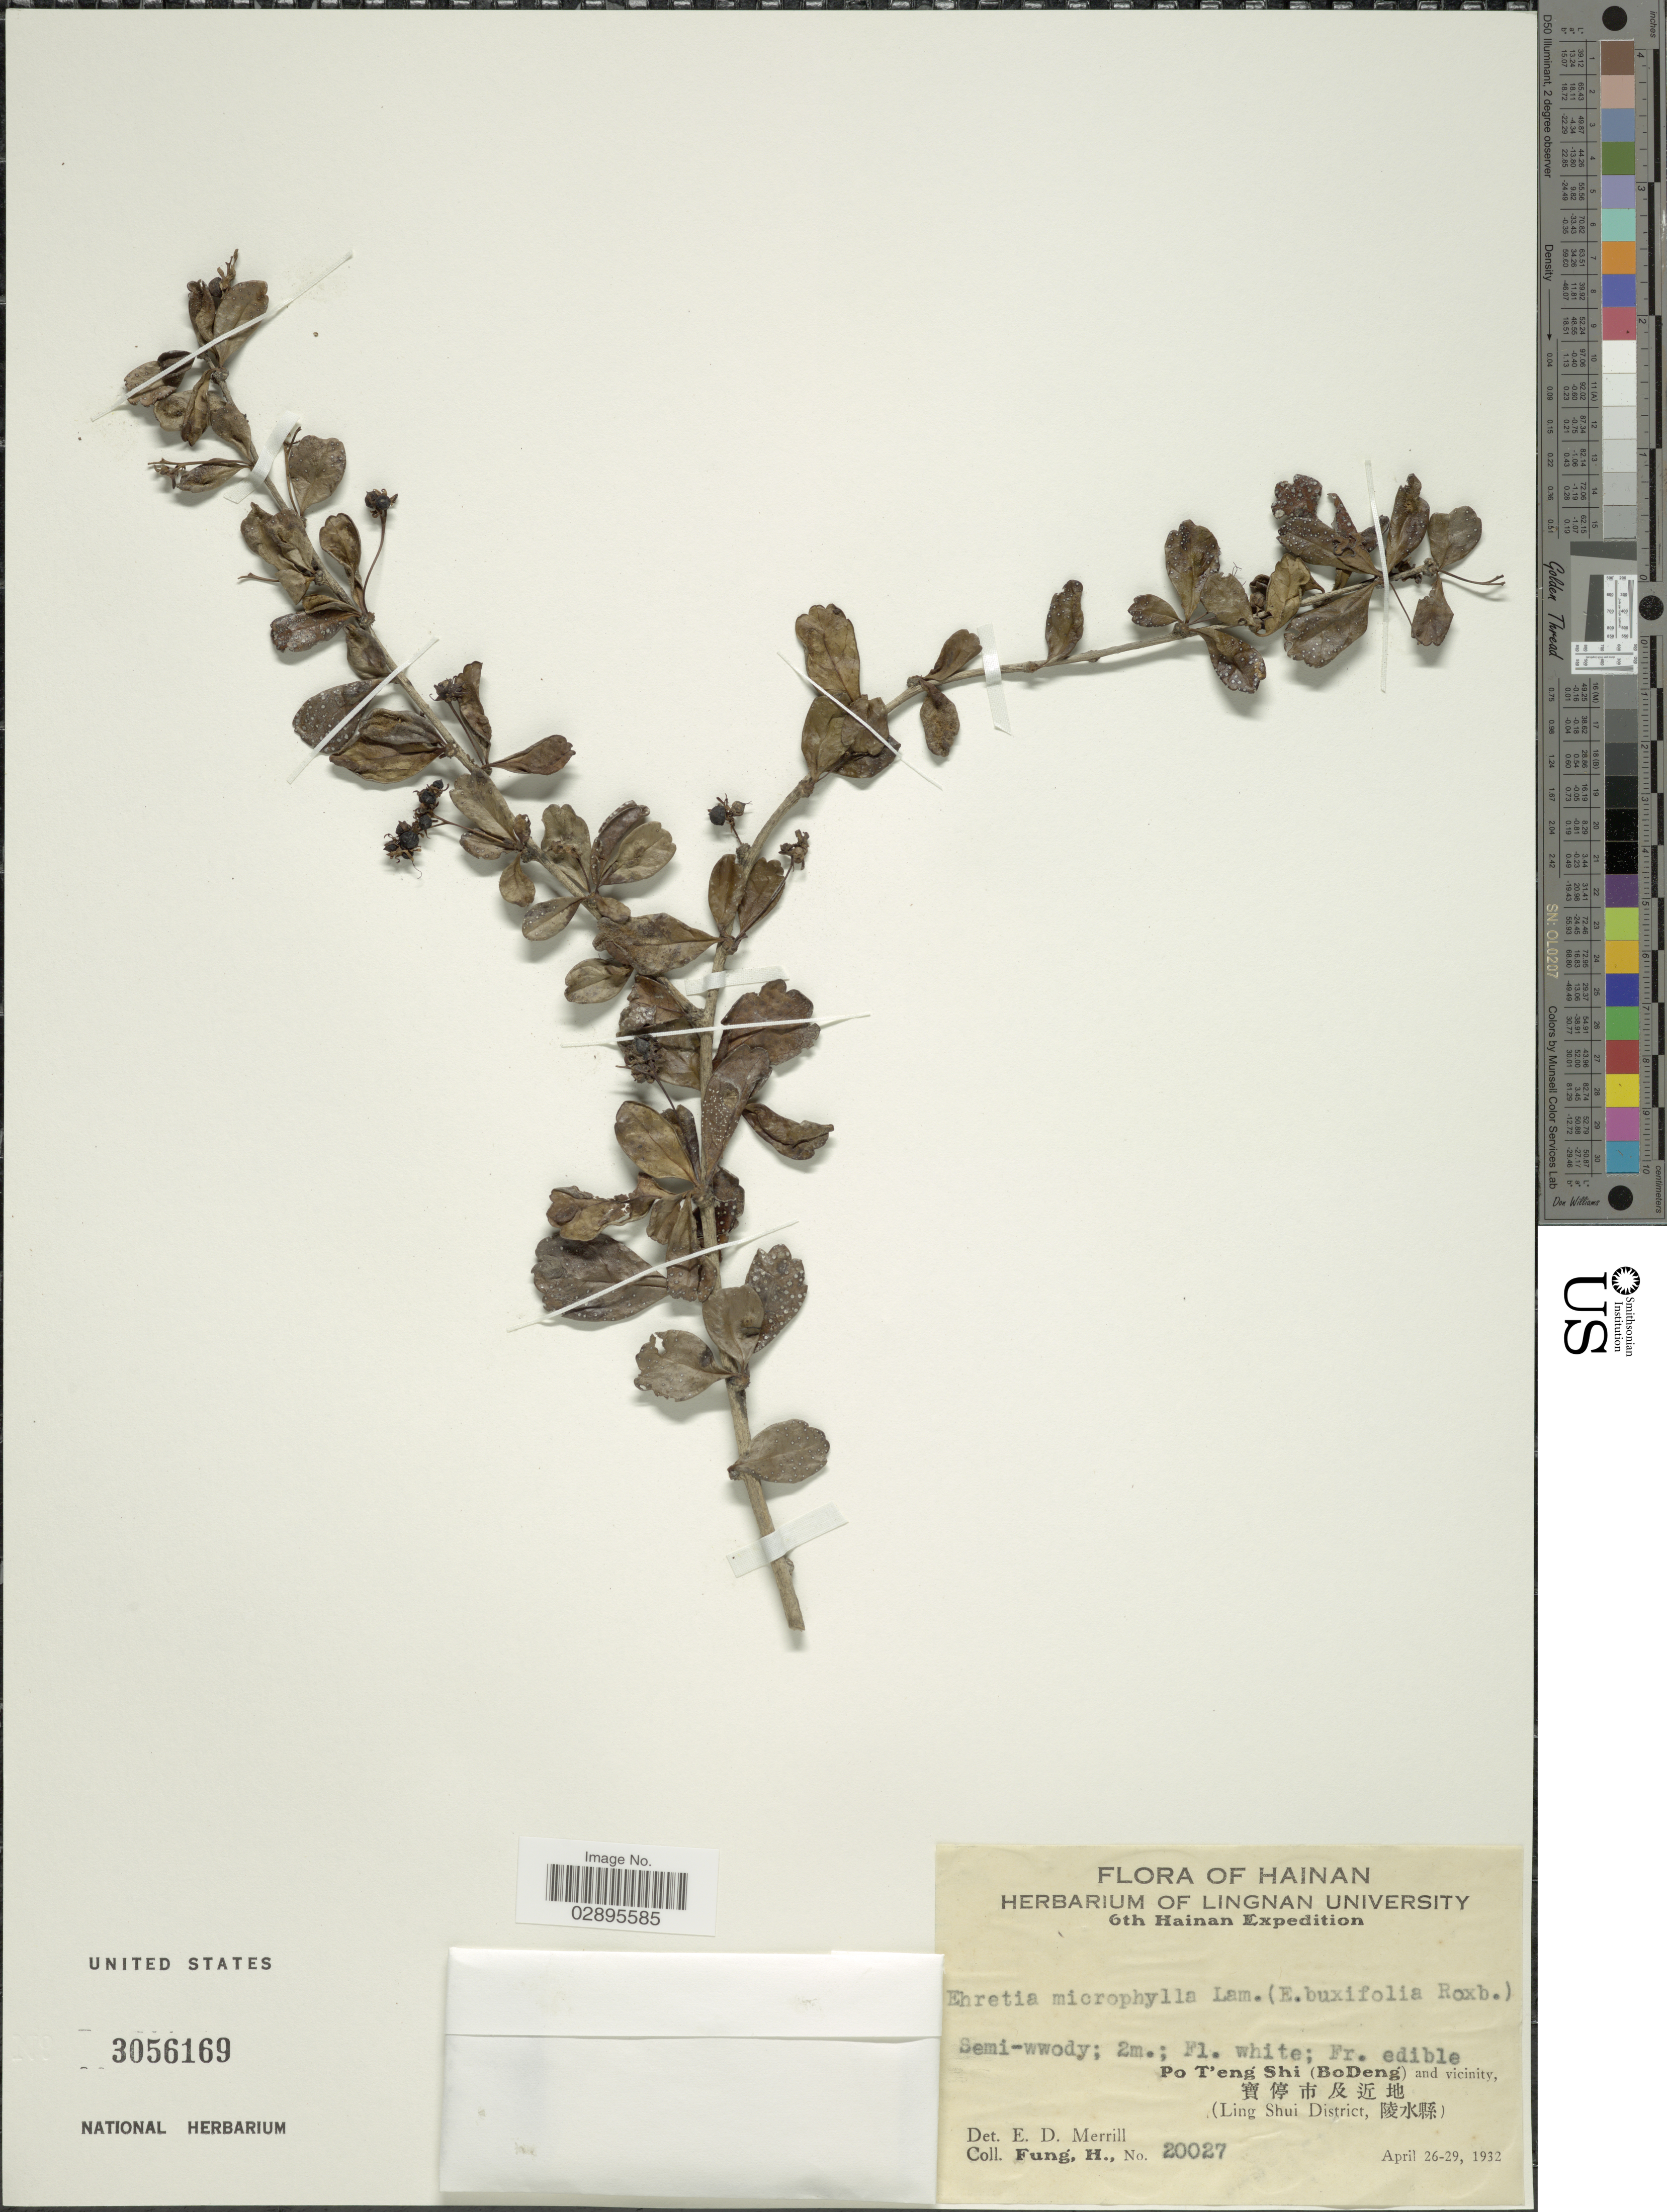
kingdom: Plantae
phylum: Tracheophyta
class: Magnoliopsida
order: Boraginales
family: Ehretiaceae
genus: Ehretia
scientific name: Ehretia microphylla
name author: Lam.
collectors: H. Fung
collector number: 20027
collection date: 1932-04-26/1932-04-29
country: China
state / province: Hainan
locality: Po T'eng Shi (BoDeng) and vicinity, (Ling Shui District).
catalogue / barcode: US 3056169